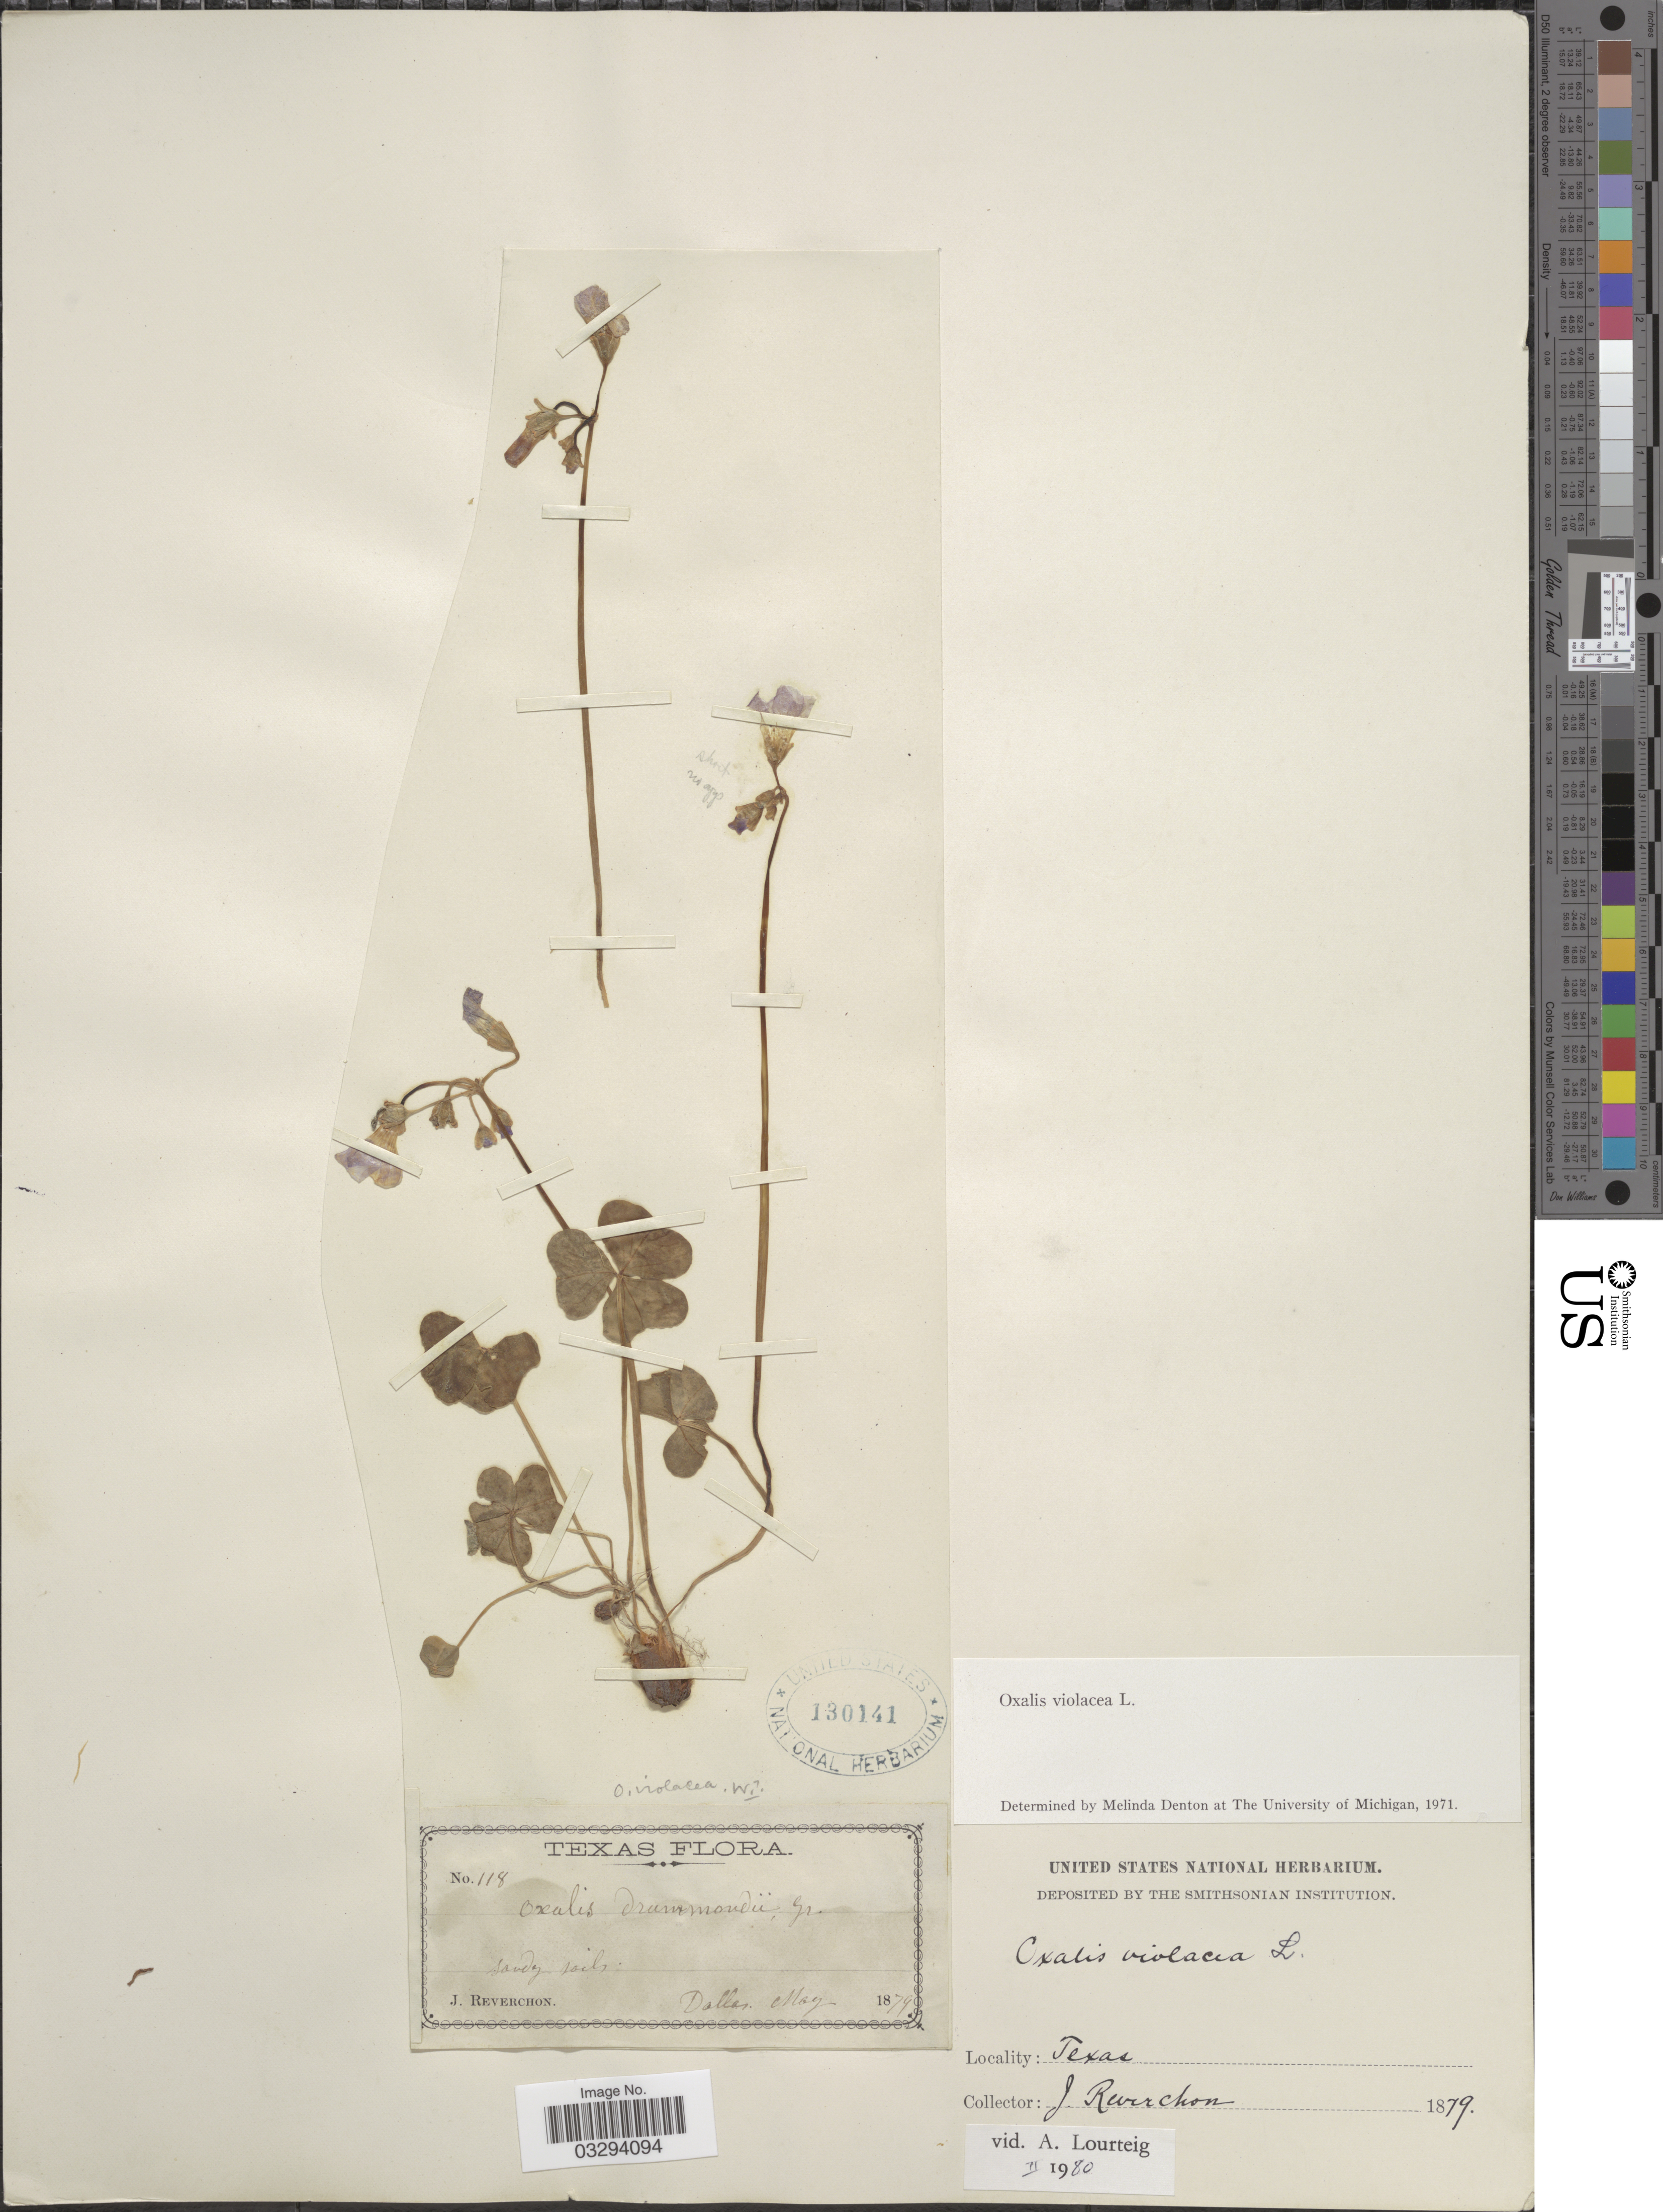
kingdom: Plantae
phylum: Tracheophyta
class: Magnoliopsida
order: Oxalidales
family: Oxalidaceae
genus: Oxalis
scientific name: Oxalis violacea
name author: L.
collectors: J. Reverchon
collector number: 118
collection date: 1879-05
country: United States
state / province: Texas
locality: Dallas.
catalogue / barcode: US 130141